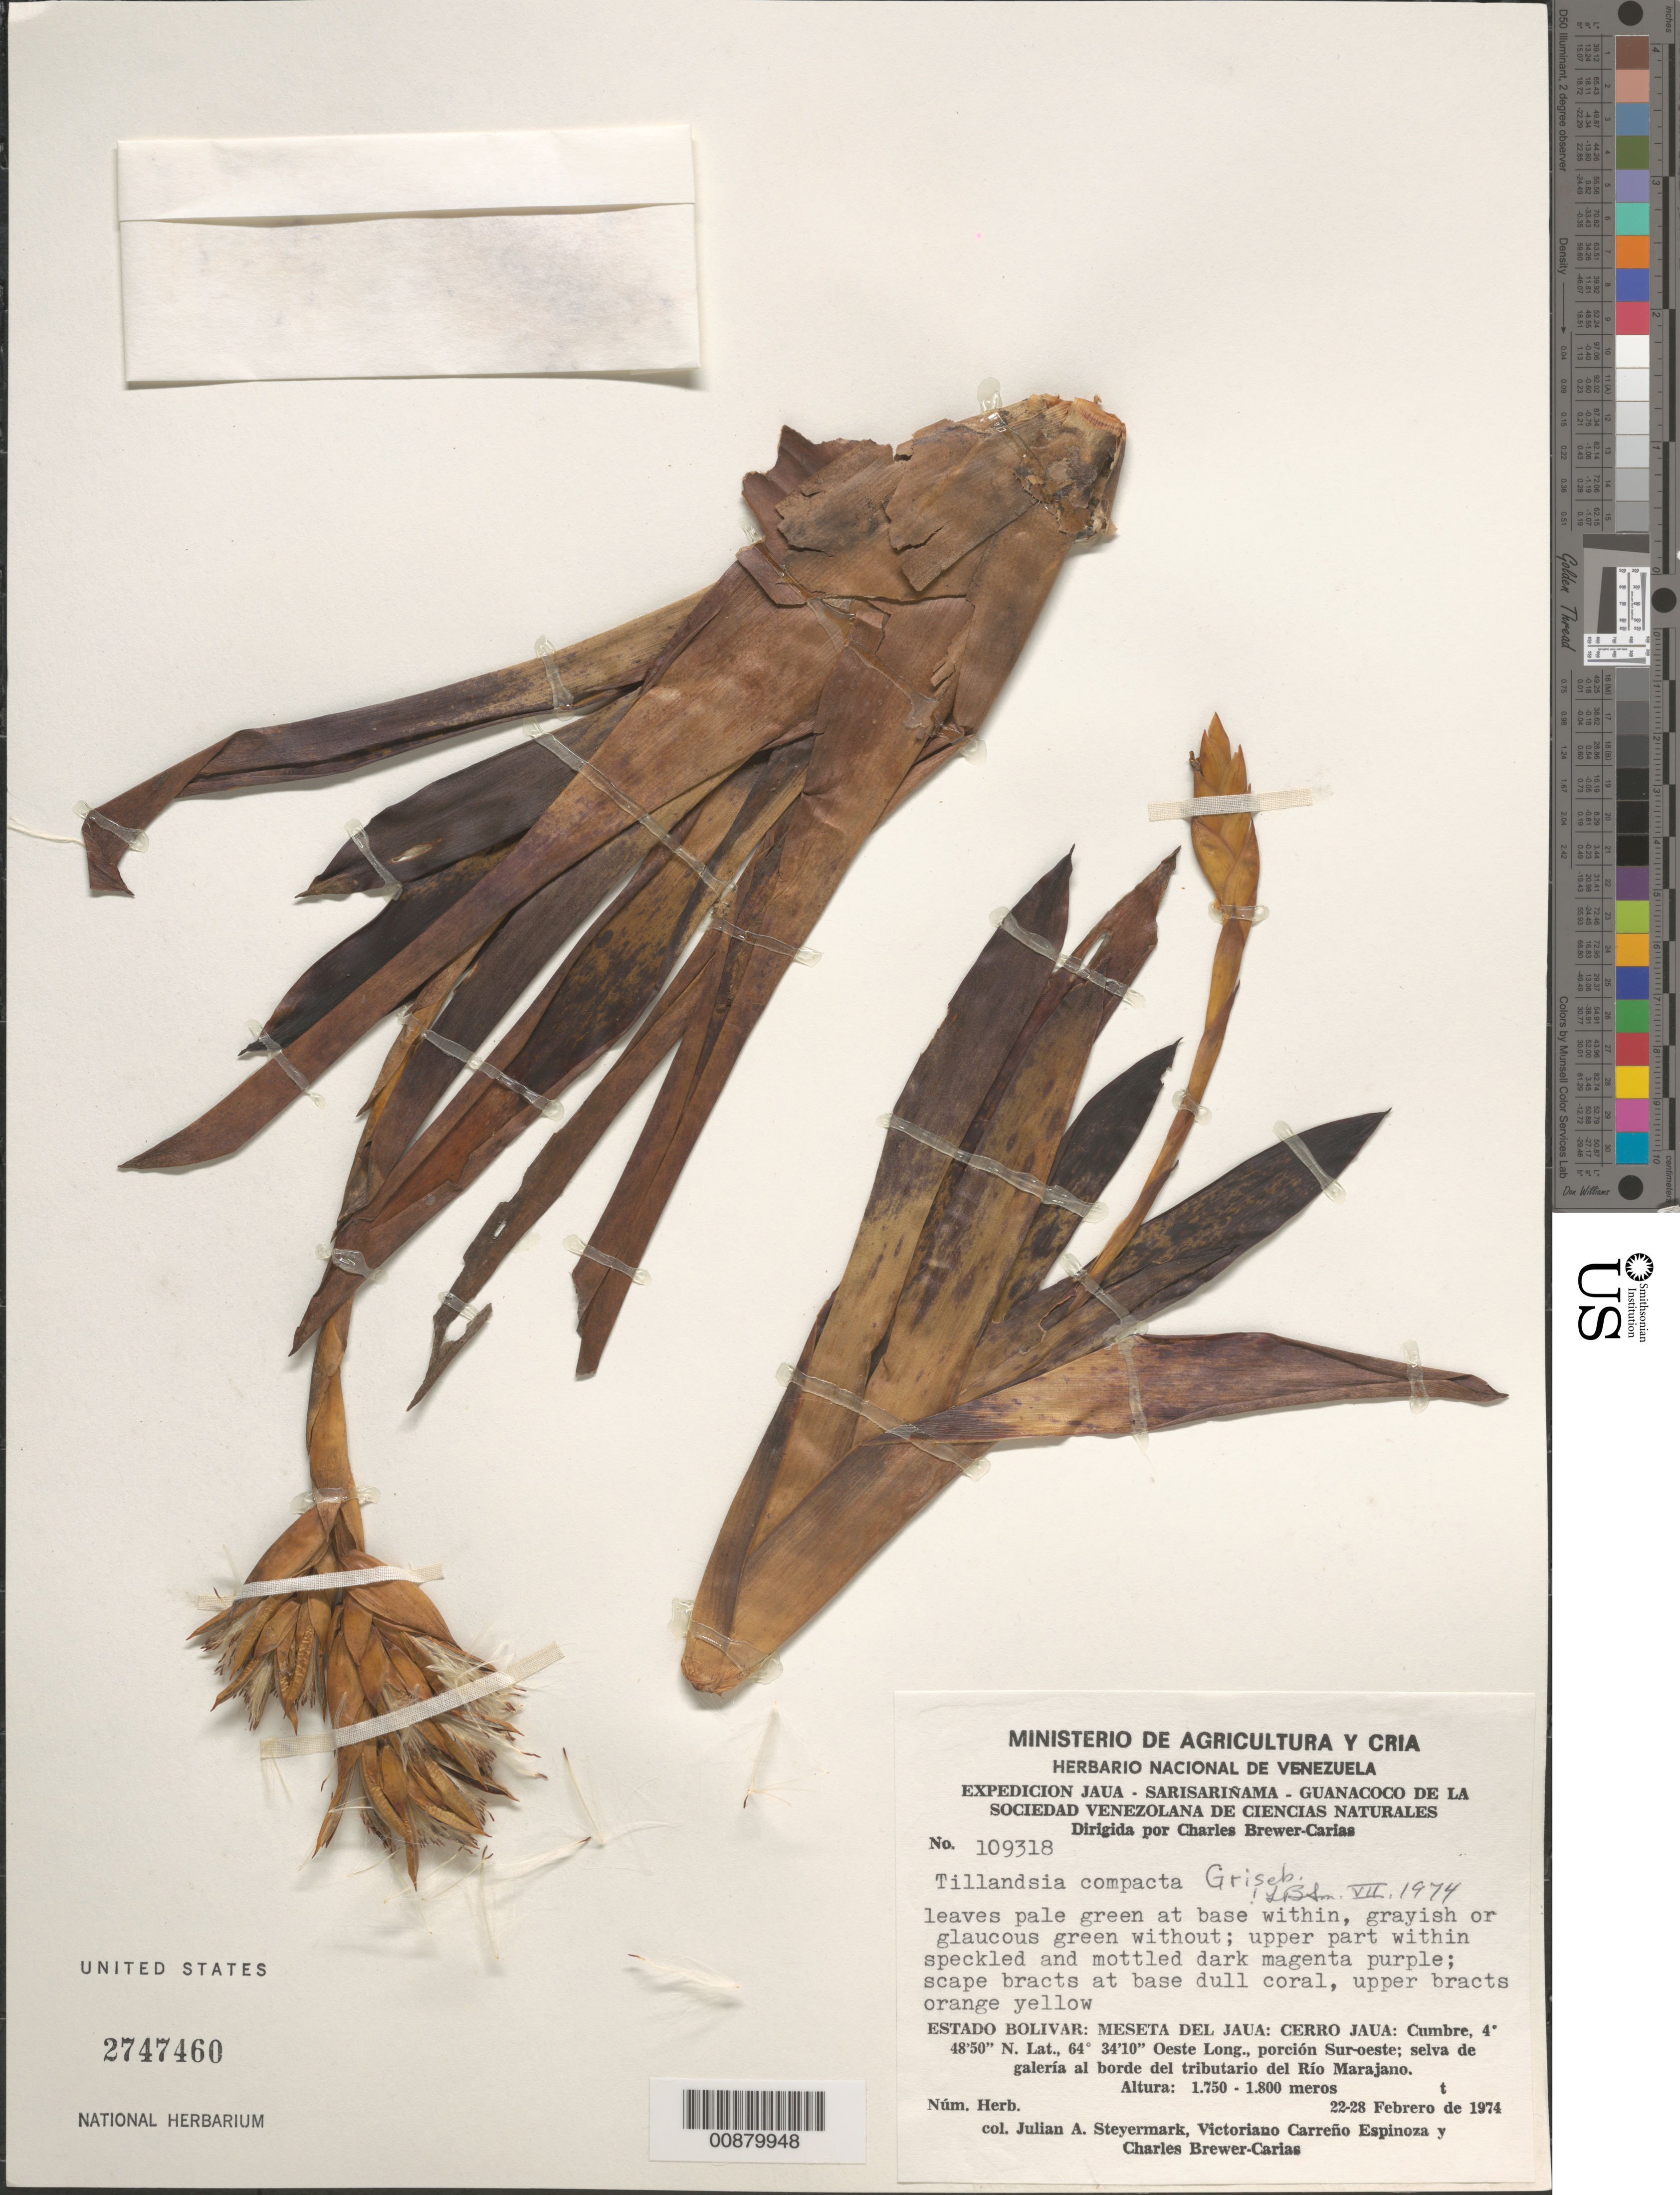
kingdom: Plantae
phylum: Tracheophyta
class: Liliopsida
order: Poales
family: Bromeliaceae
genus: Tillandsia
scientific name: Tillandsia compacta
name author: Griseb.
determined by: Smith, Lyman B., (US), NMNH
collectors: J. Steyermark, V. Carreño E. & C. Brewer-Carias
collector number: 109318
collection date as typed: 22-Feb-74 to 28-Feb-74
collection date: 1974-02-22/1974-02-28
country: Venezuela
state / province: Bolívar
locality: Meseta del Jaua: Cerro Jaua, cumbre, porción SO; tributary of Río Marajano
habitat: Selva de galeria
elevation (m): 1750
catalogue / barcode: US 2747460